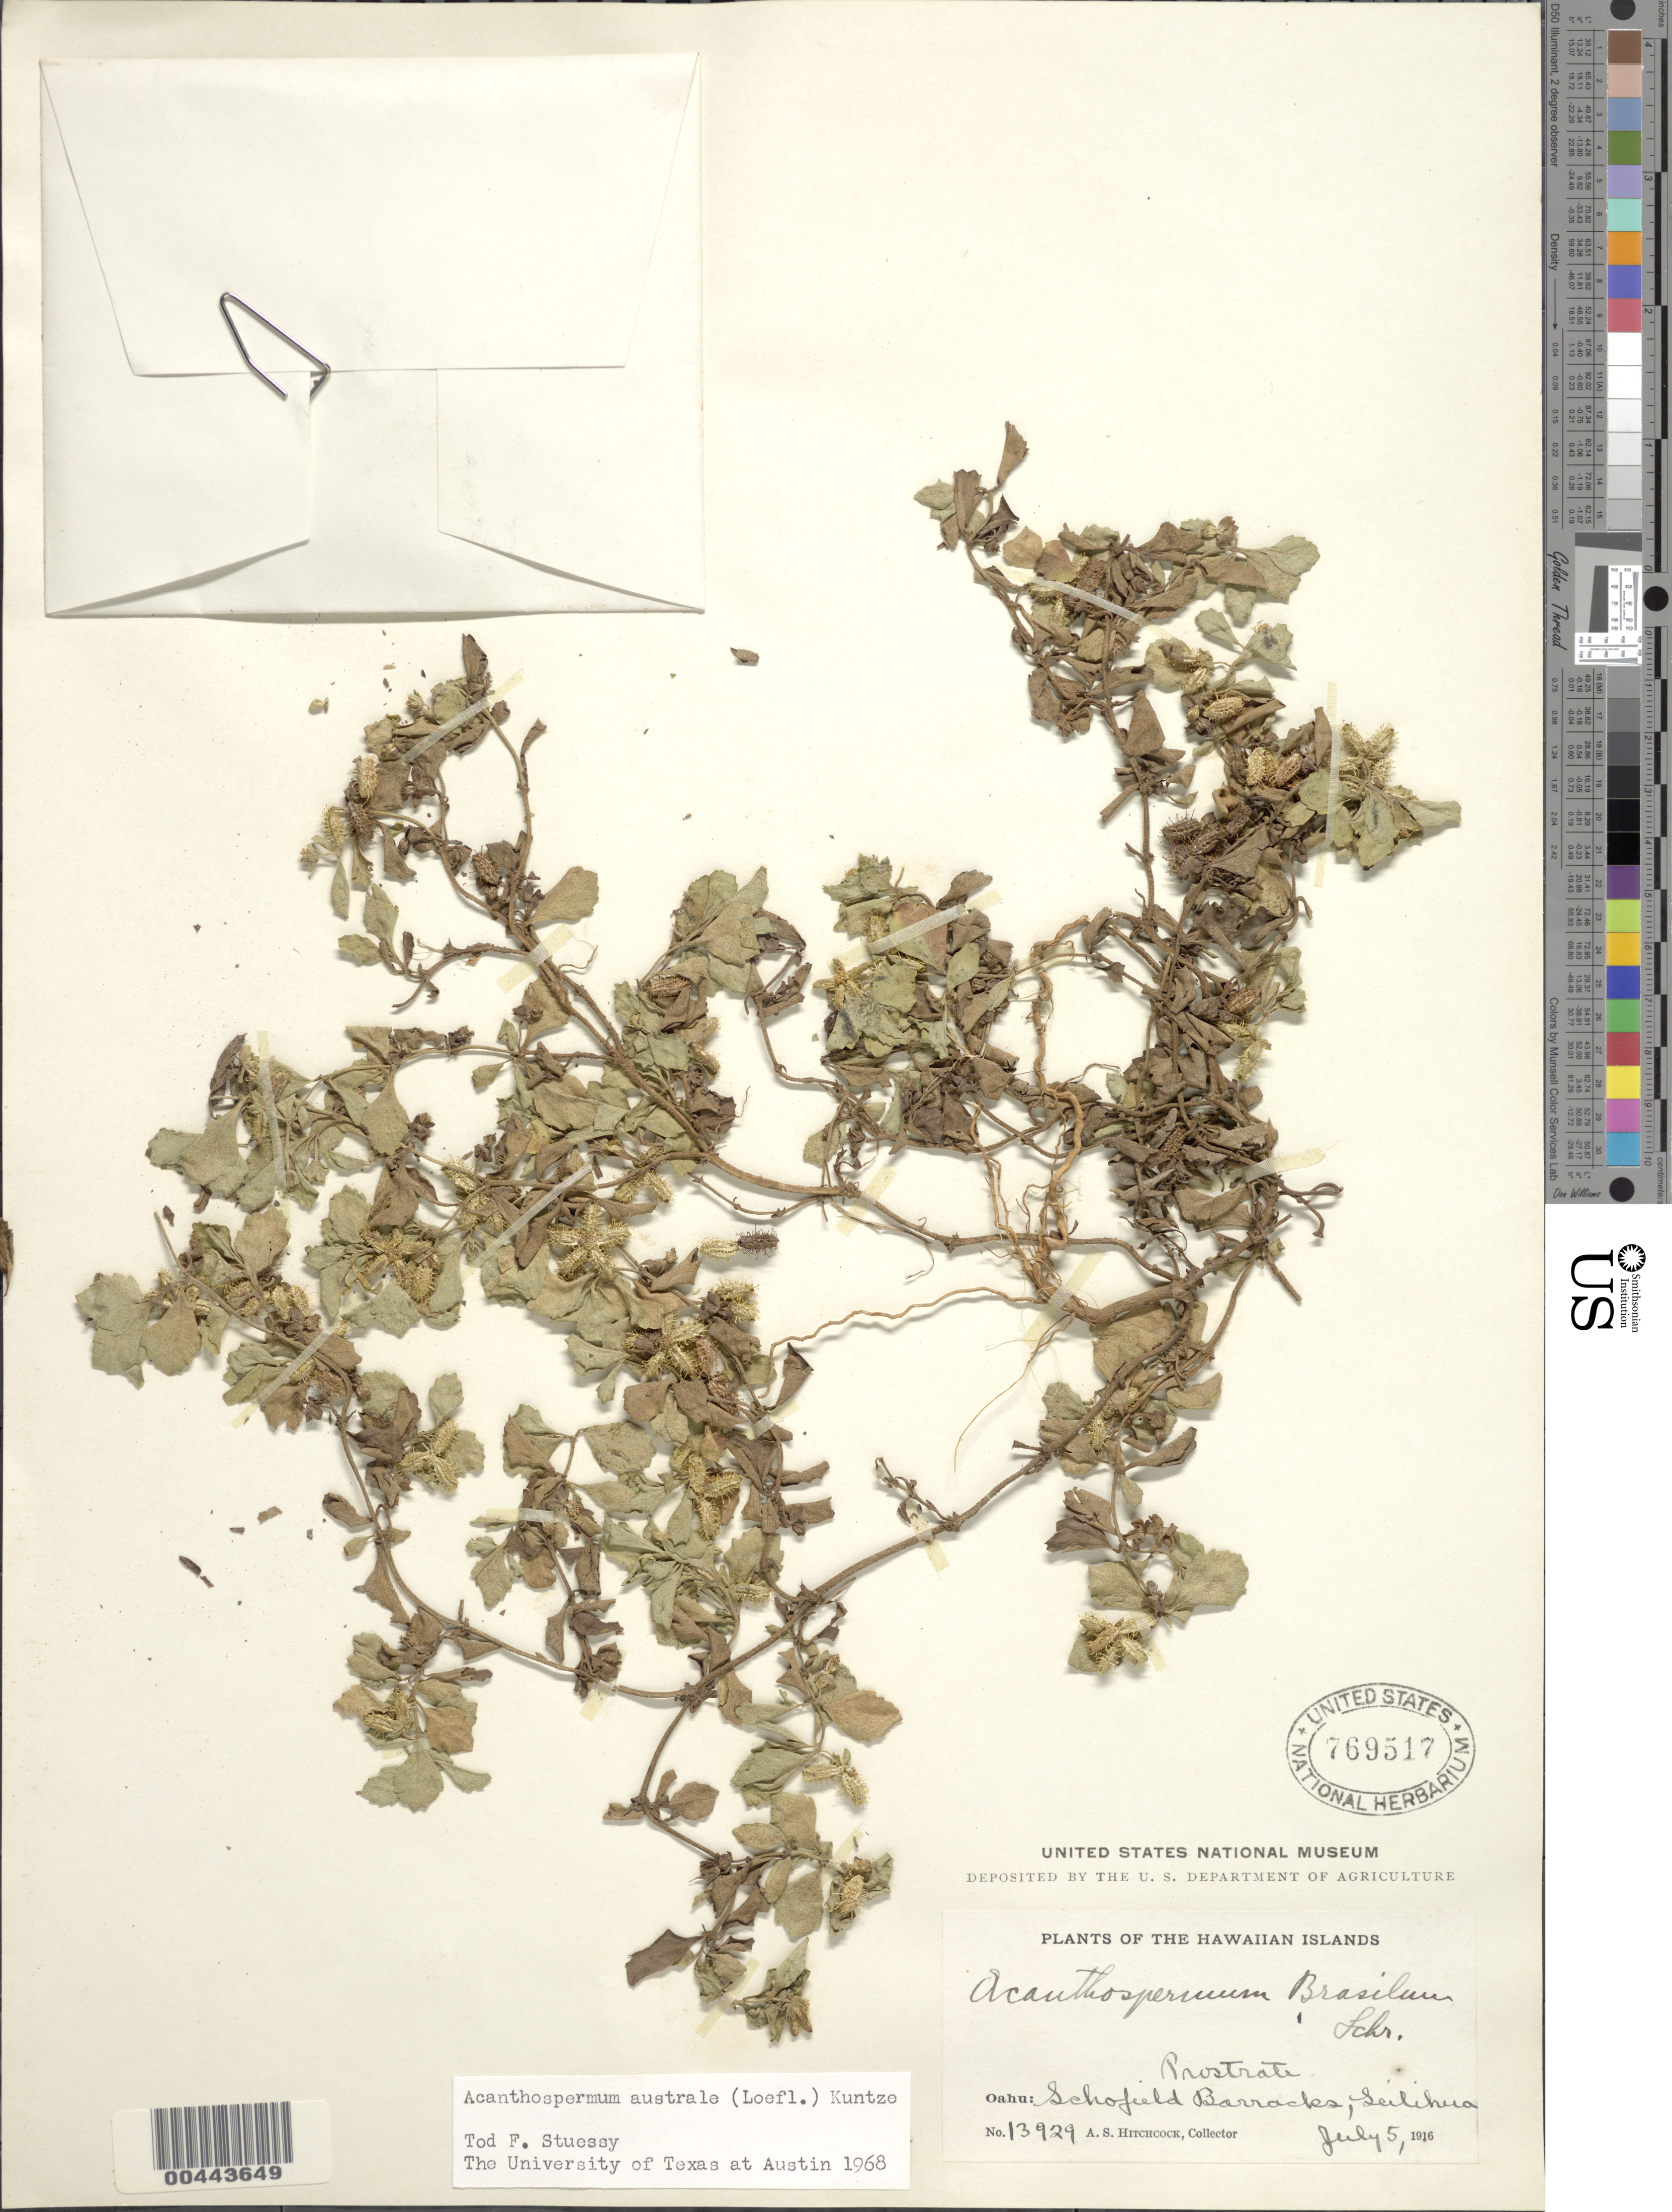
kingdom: Plantae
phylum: Tracheophyta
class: Magnoliopsida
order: Asterales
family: Asteraceae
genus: Acanthospermum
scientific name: Acanthospermum australe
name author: (Loefl.) Kuntze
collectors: A. S. Hitchcock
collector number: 13929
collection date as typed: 5 Jul 1916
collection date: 1916-07-05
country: United States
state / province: Hawaii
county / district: Honolulu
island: Oahu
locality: Schofield Barracks, Leilihua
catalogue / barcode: US 769517